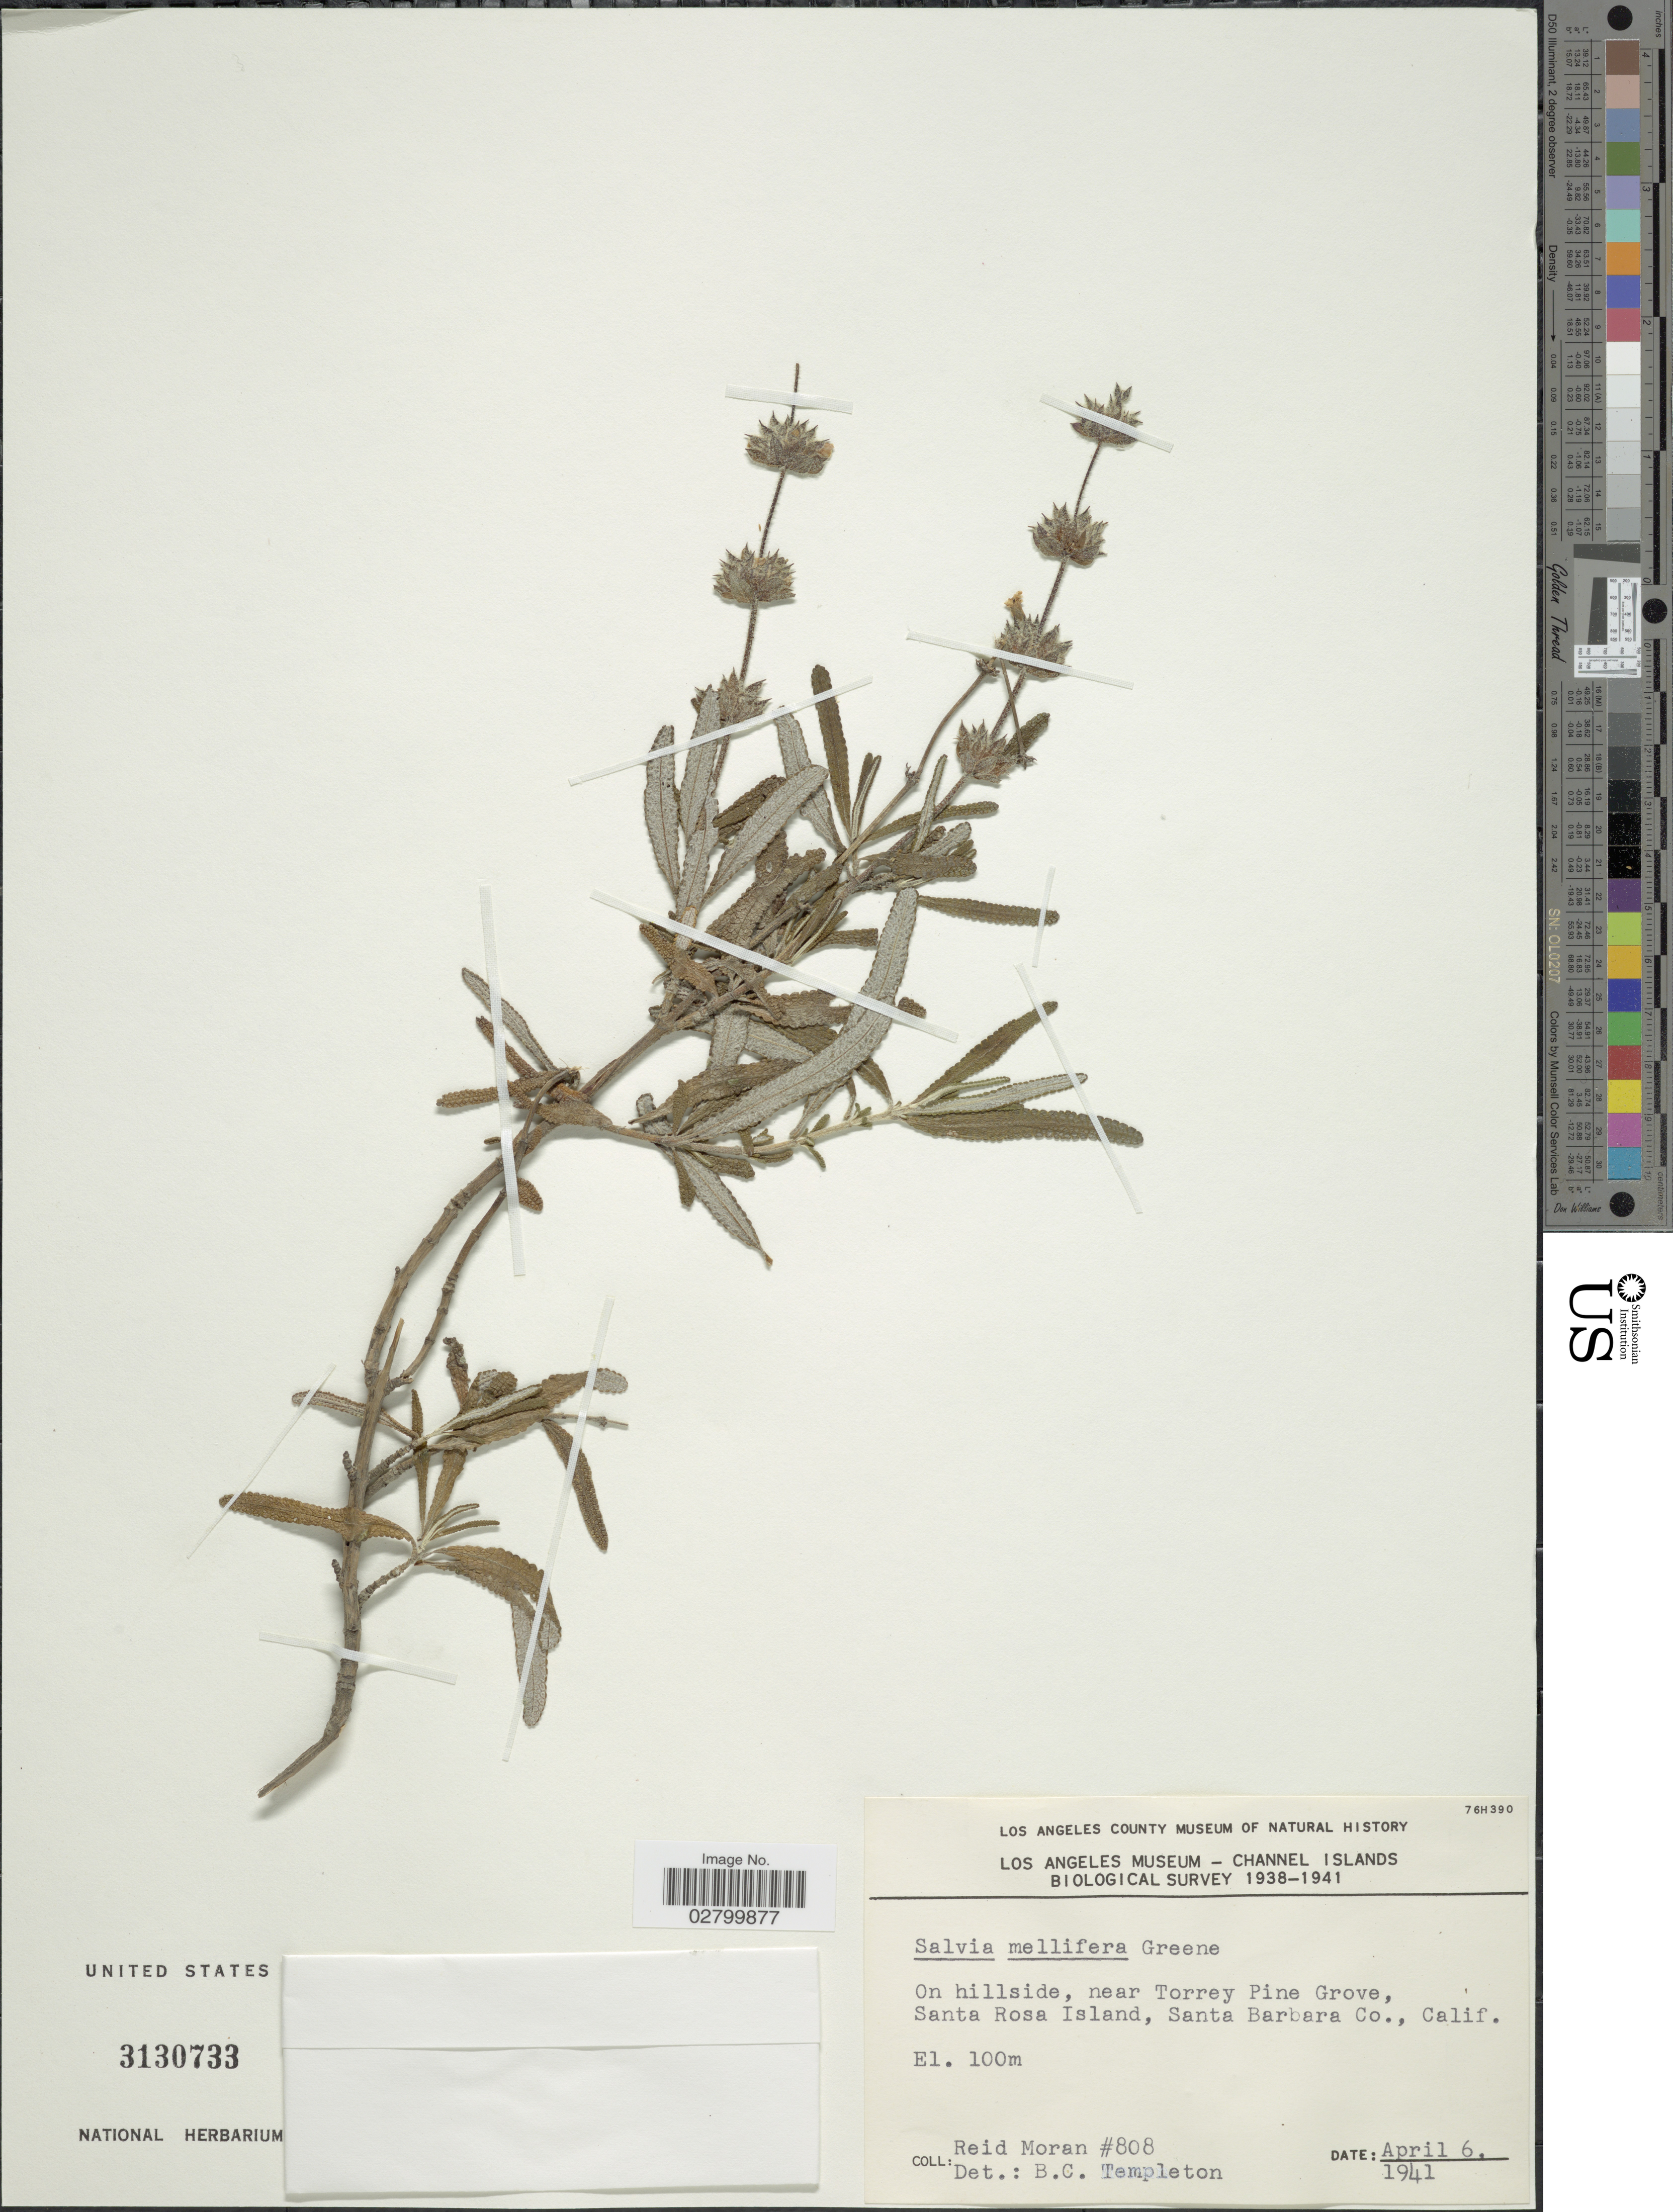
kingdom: Plantae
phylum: Tracheophyta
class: Magnoliopsida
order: Lamiales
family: Lamiaceae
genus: Salvia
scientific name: Salvia mellifera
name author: Greene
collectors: R. V. Moran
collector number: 808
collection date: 1941-04-06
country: United States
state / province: California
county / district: Santa Barbara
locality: On hillside, near Torrey Pine Grove, Santa Rosa Island, Santa Barbara Co., Calif.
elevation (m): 100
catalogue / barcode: US 3130733